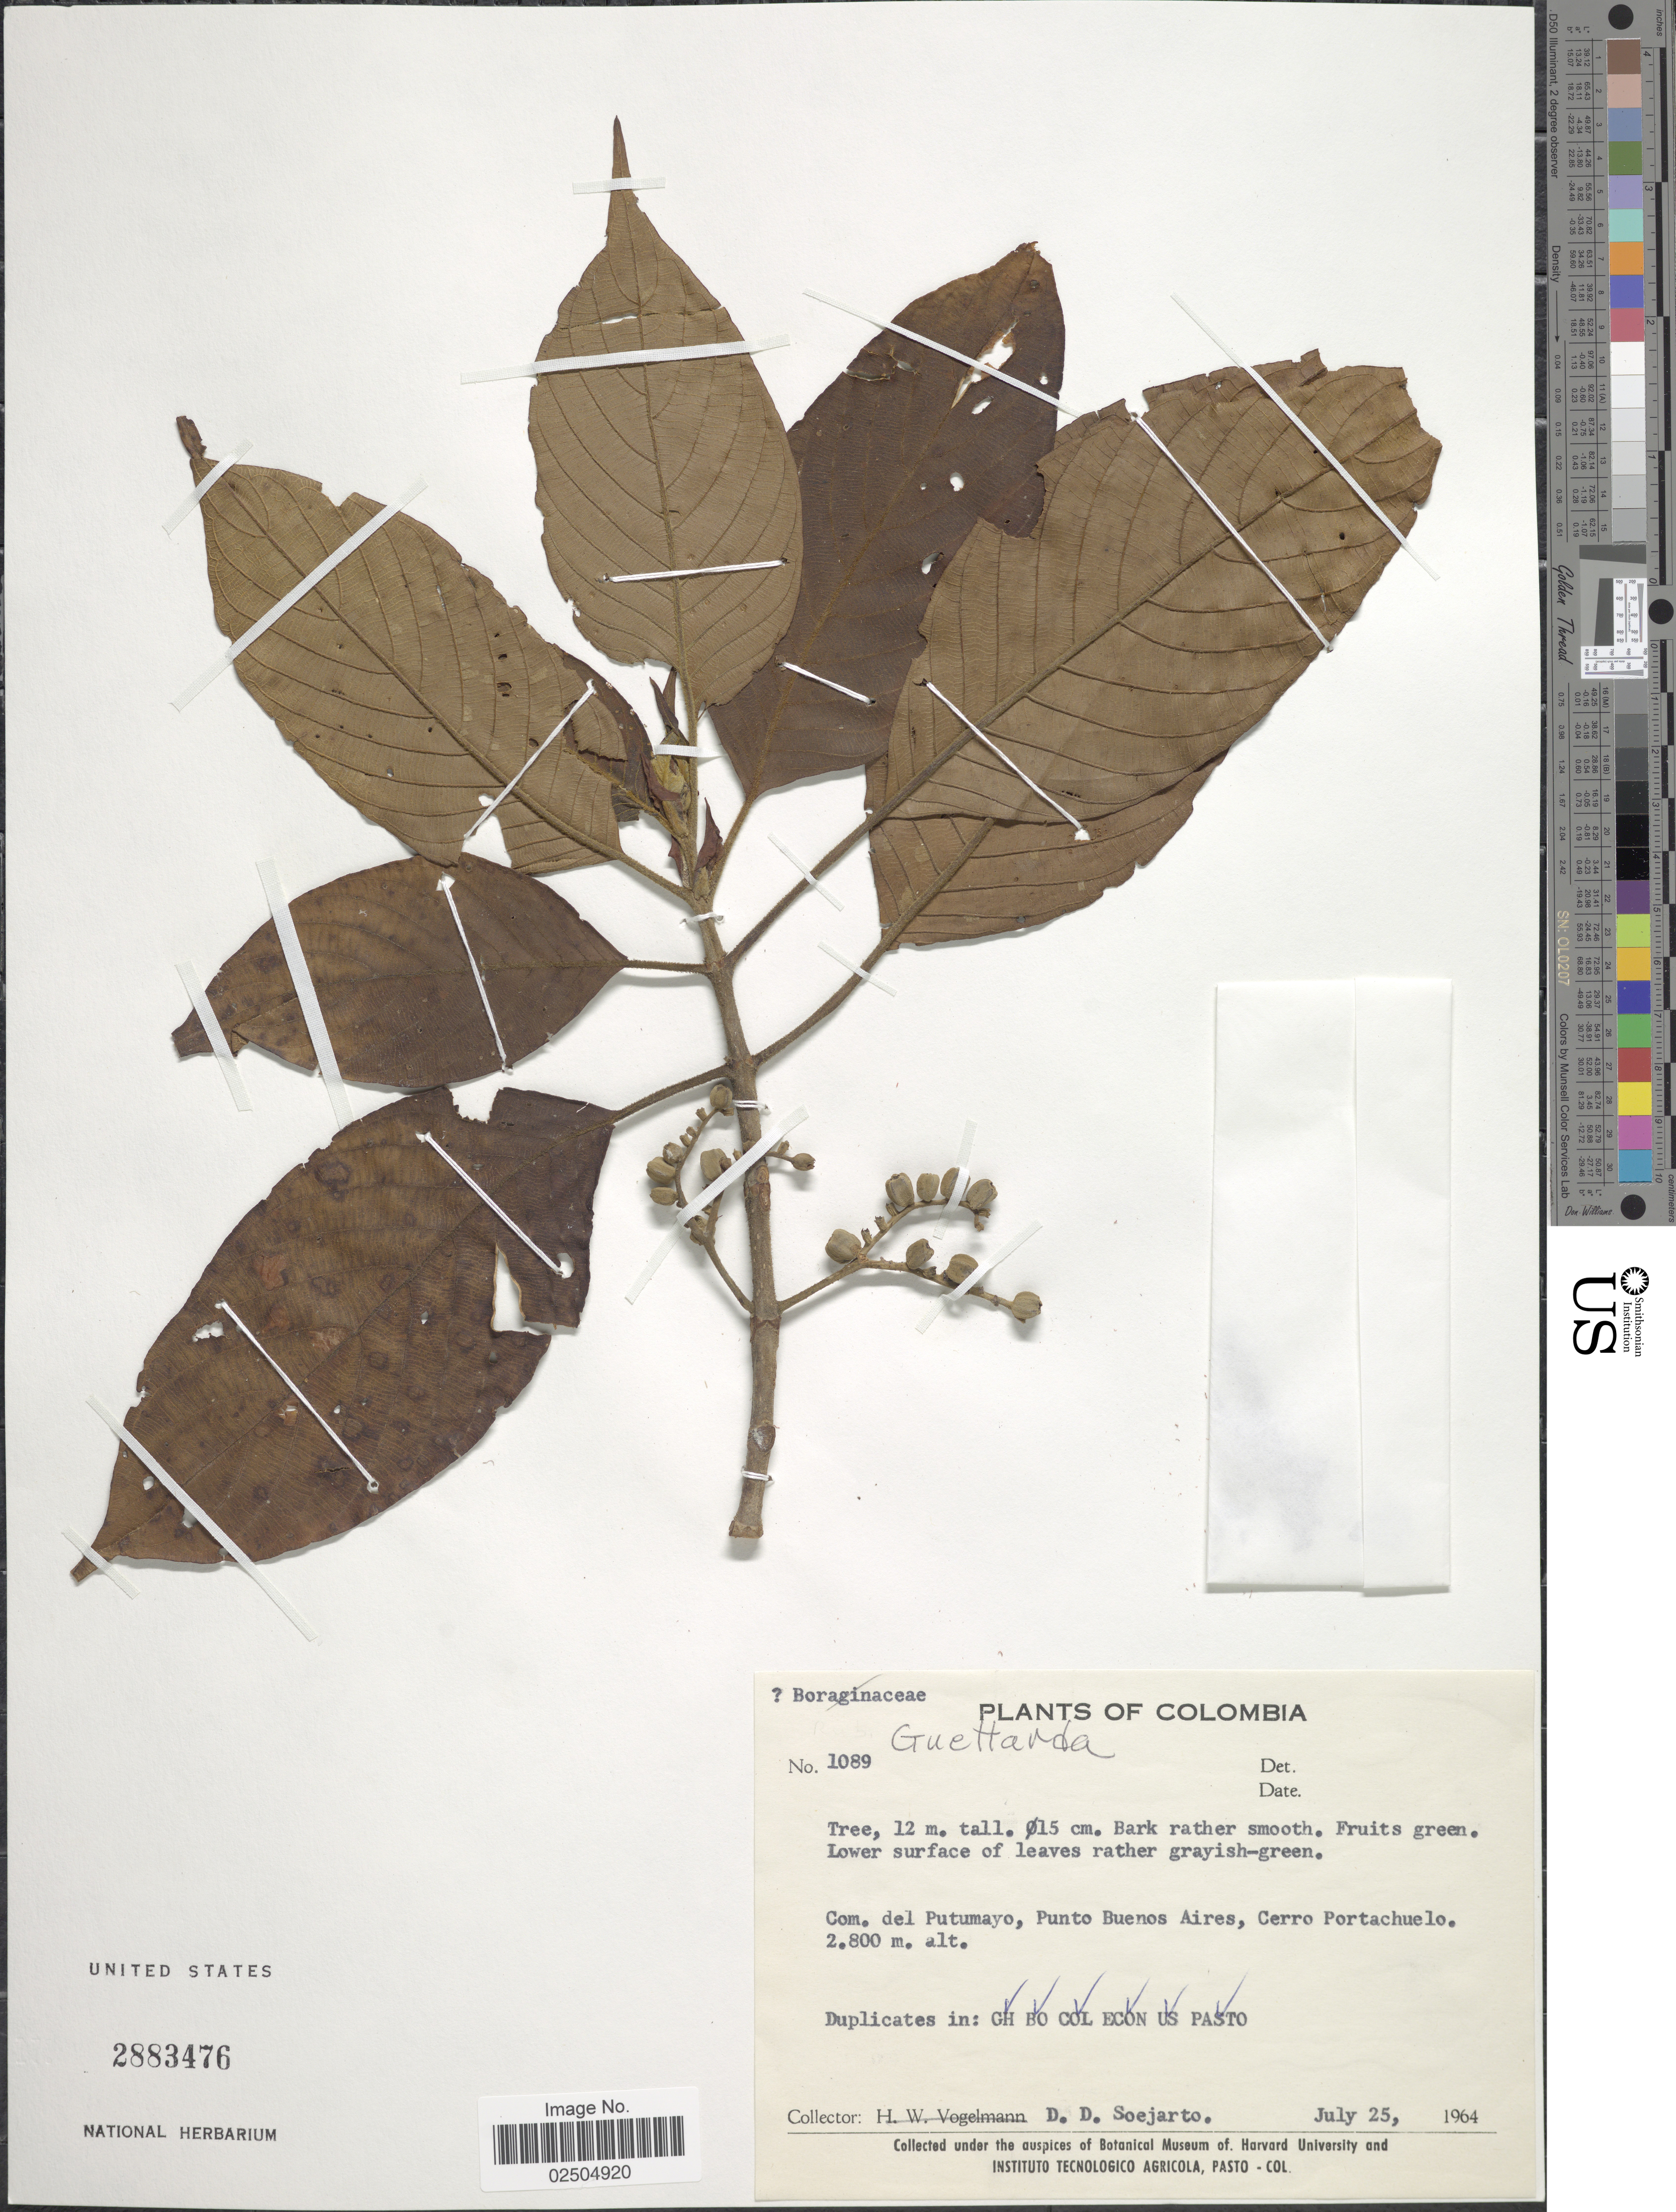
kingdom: Plantae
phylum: Tracheophyta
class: Magnoliopsida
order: Gentianales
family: Rubiaceae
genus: Guettarda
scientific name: Guettarda sp.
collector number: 1089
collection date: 1964-07-25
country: Colombia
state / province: Putumayo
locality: Com. del Putumayo, Punto Buenos Aires, Cerro Portachuelo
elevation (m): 2800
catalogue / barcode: US 2883476